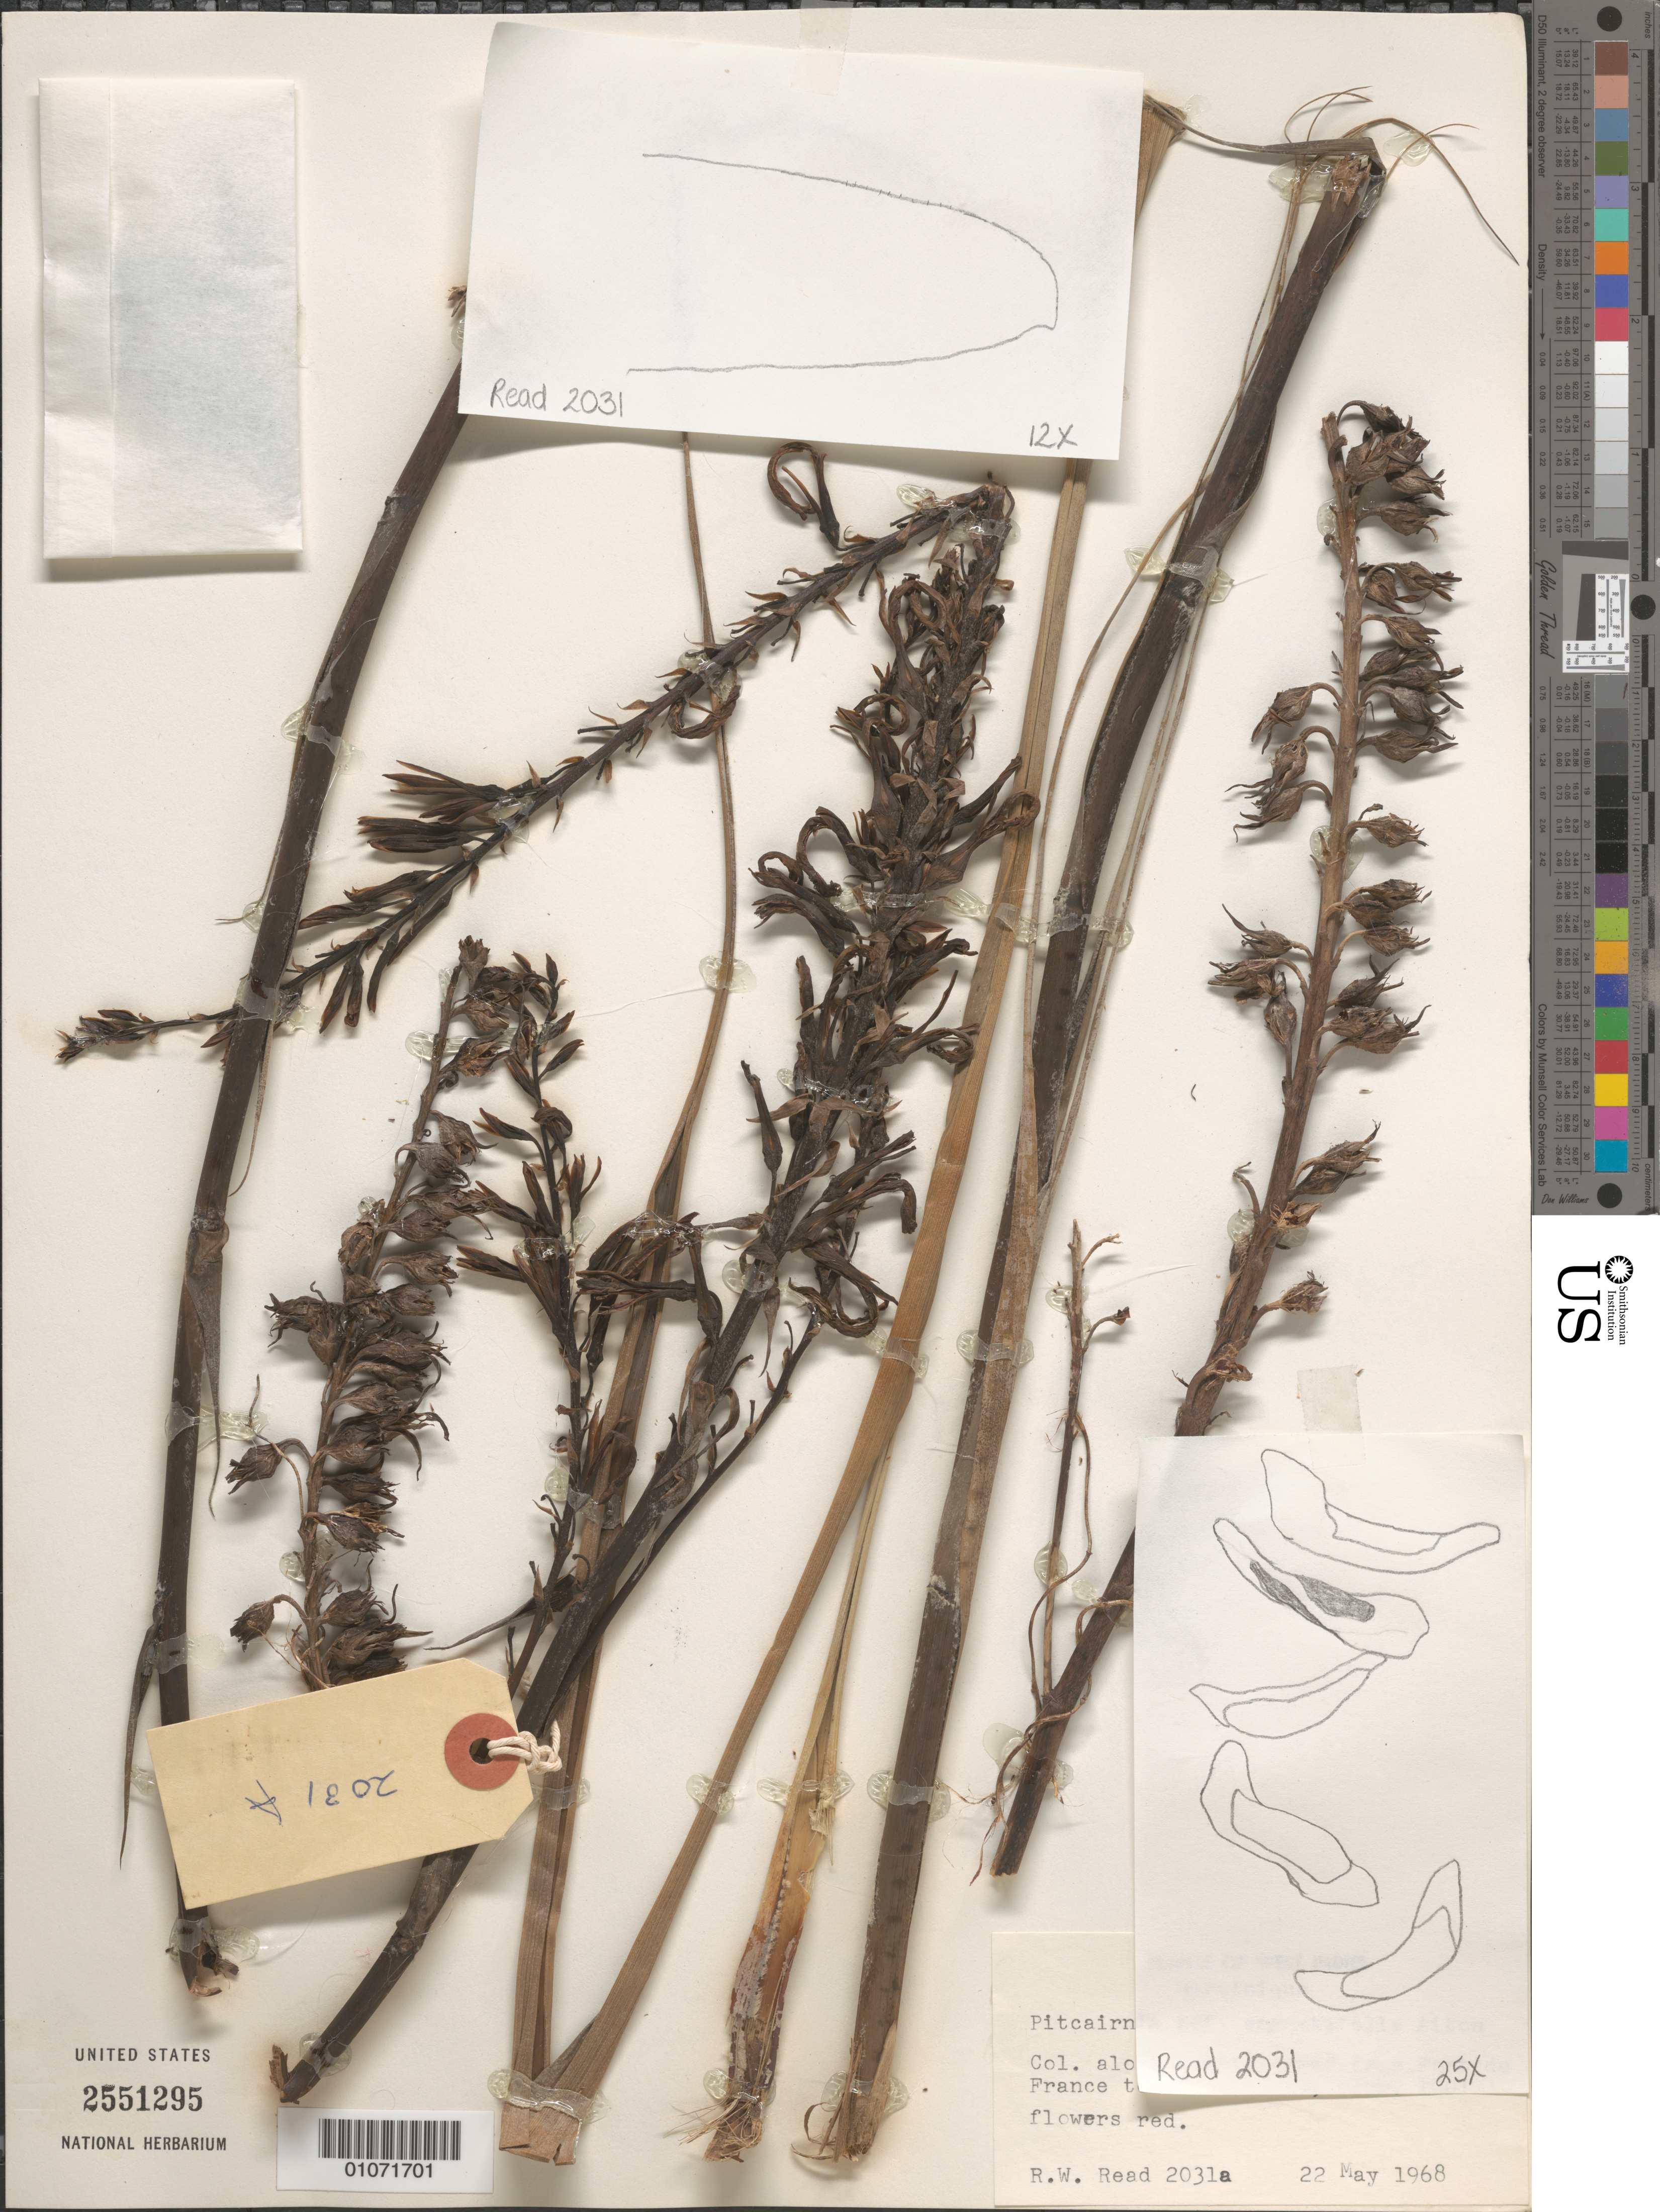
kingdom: Plantae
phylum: Tracheophyta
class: Liliopsida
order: Poales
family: Bromeliaceae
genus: Pitcairnia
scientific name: Pitcairnia angustifolia var. angustifolia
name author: Sol. ex Aiton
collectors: R. W. Read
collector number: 2031a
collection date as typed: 22 May 1968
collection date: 1968-05-22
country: Martinique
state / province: Fort-de-France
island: Martinique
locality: Collected from coasta road from Fort de France to Case-Pilote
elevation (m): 30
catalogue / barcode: US 2551295